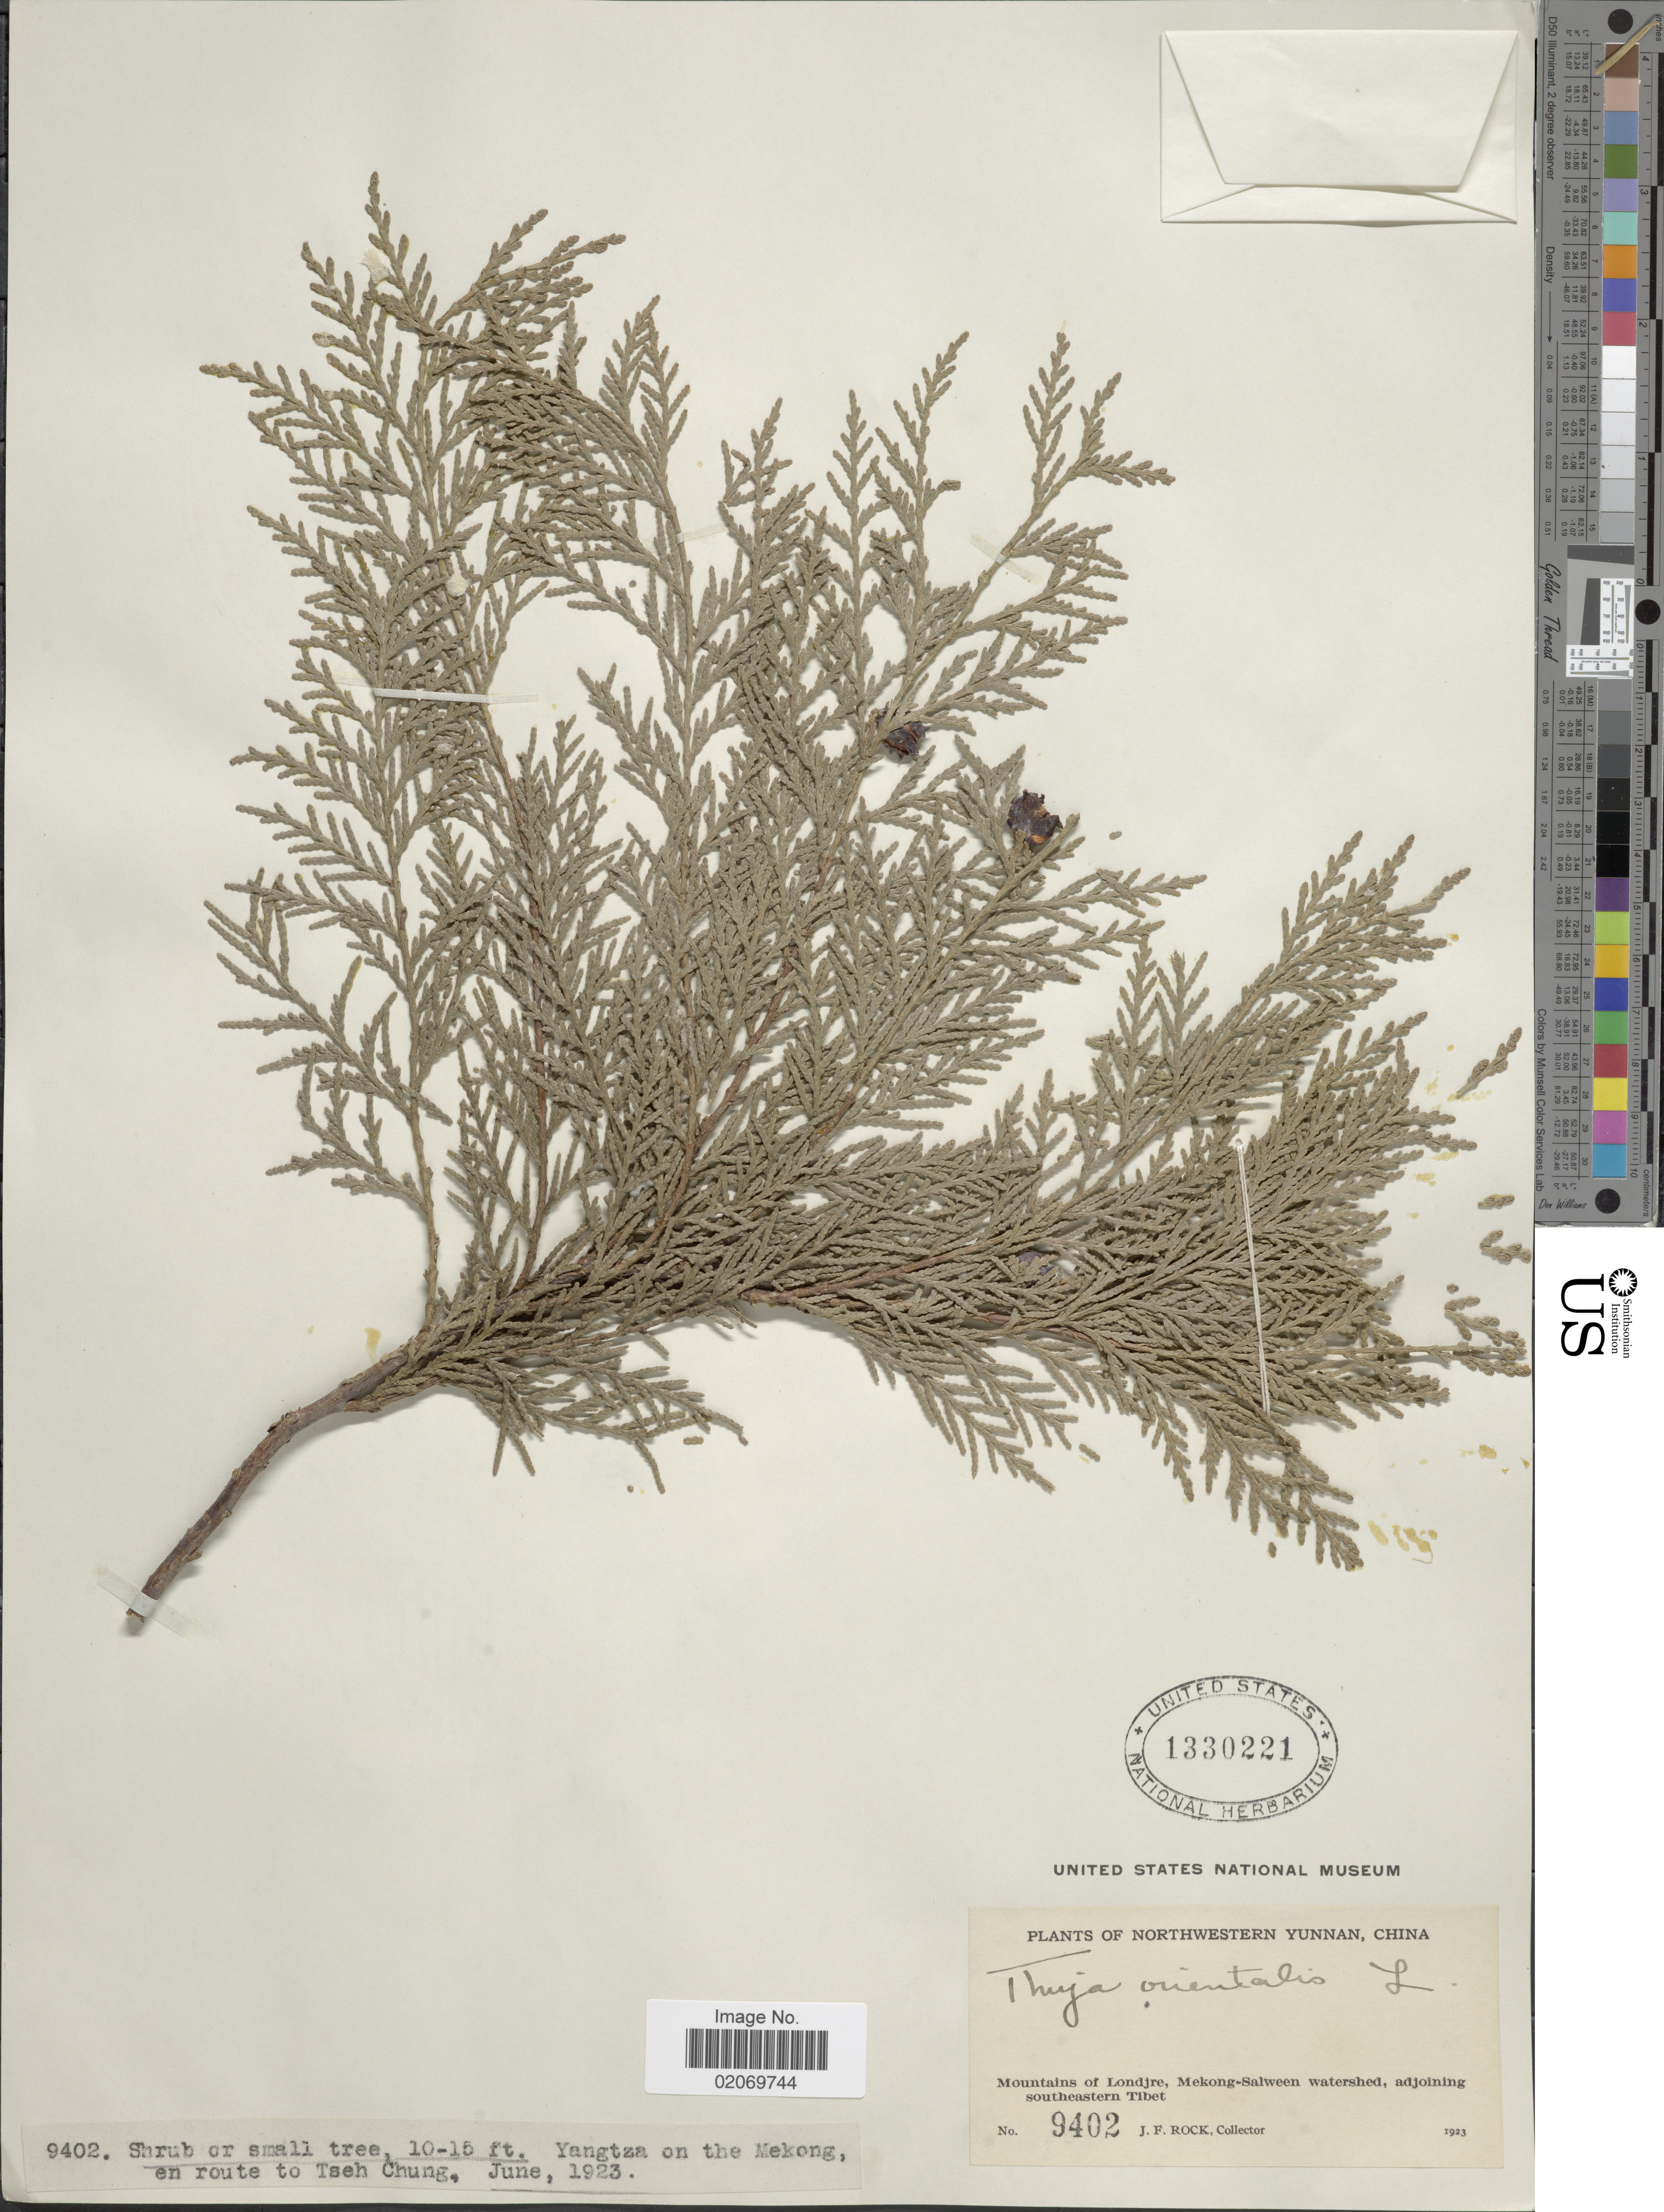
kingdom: Plantae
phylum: Tracheophyta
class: Pinopsida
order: Pinales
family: Cupressaceae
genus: Thuja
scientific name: Thuja orientalis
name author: L.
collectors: J. Rock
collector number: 9402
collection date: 1923-06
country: China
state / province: Yunnan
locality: Northwestern Yunnan, Mountains of Londjre, Mekong-Salween watershed, adjoining southeastern Tibet, Yangtza on the Mekong en route to Tseh Chung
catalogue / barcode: US 1330221